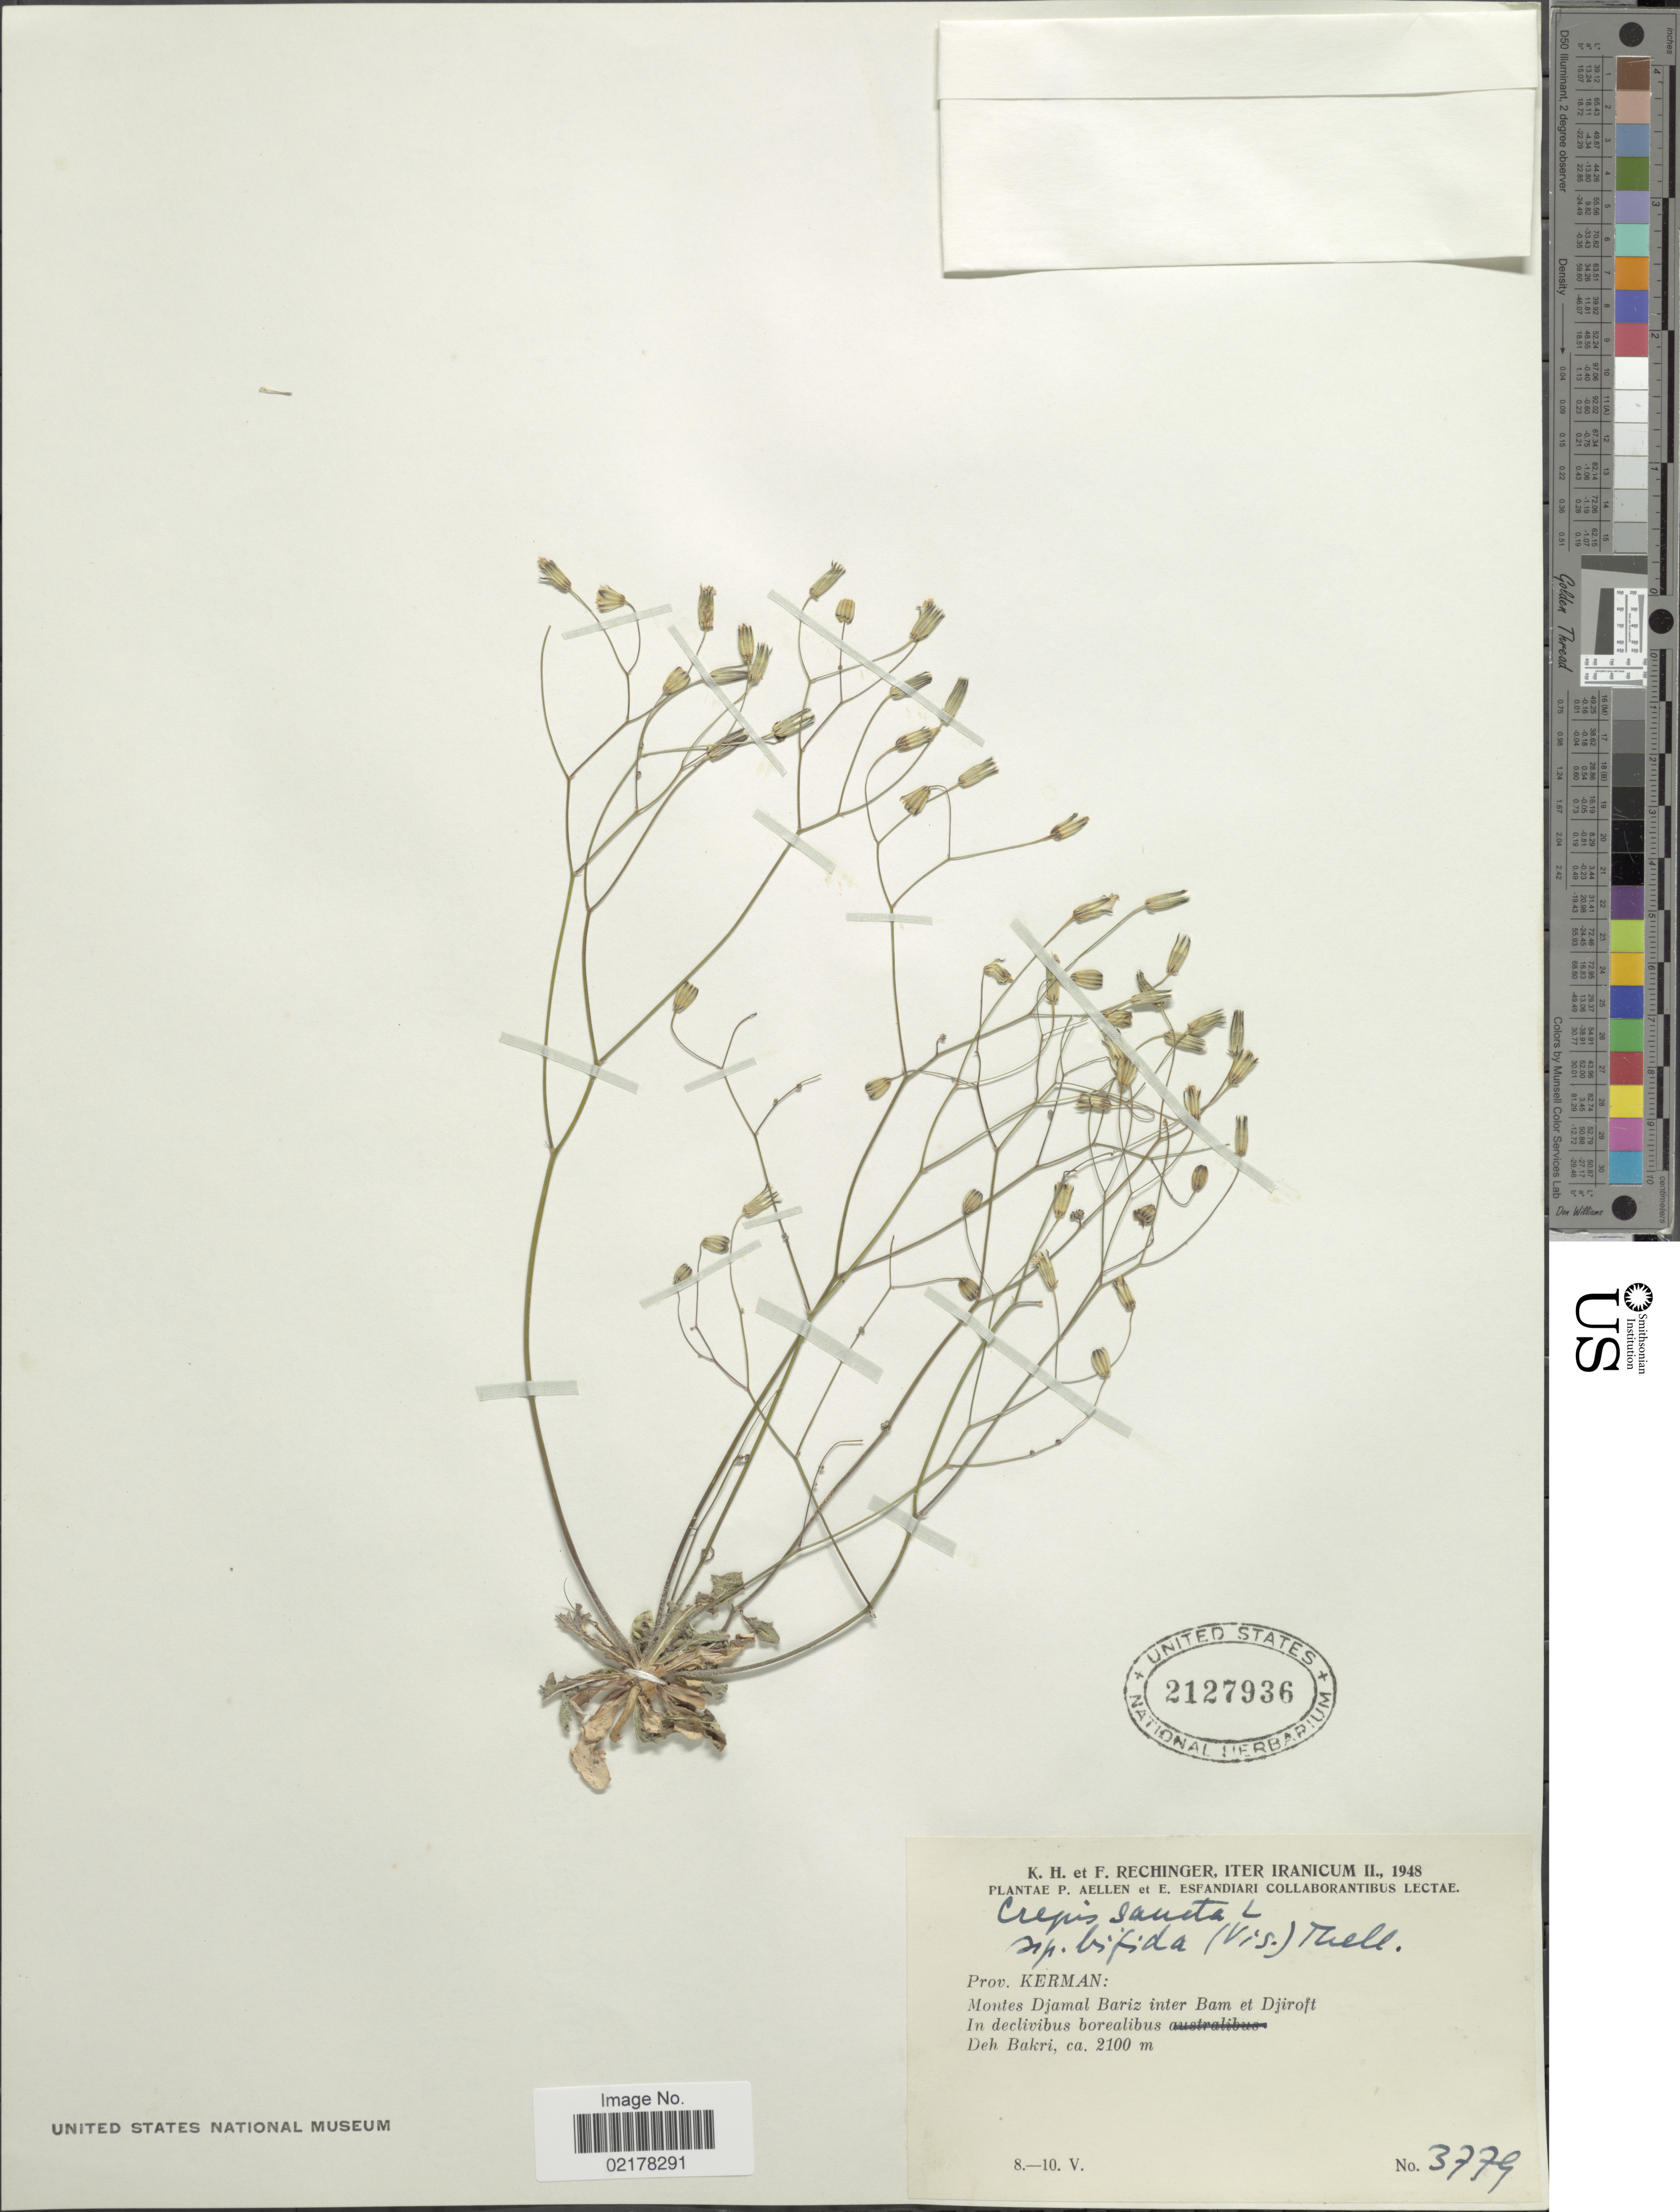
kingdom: Plantae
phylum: Tracheophyta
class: Magnoliopsida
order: Asterales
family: Asteraceae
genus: Crepis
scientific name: Crepis sancta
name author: (L.) Bornm.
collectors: K. H. Rechinger & F. Rechinger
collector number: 3779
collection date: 1948-05-08/1948-05-10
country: Iran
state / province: Kerman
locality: Prov. Kerman: Montes Djamal Bariz inter Bam et Djiroft. In declivibus borealibus Deh Bakri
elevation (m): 2100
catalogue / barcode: US 2127936